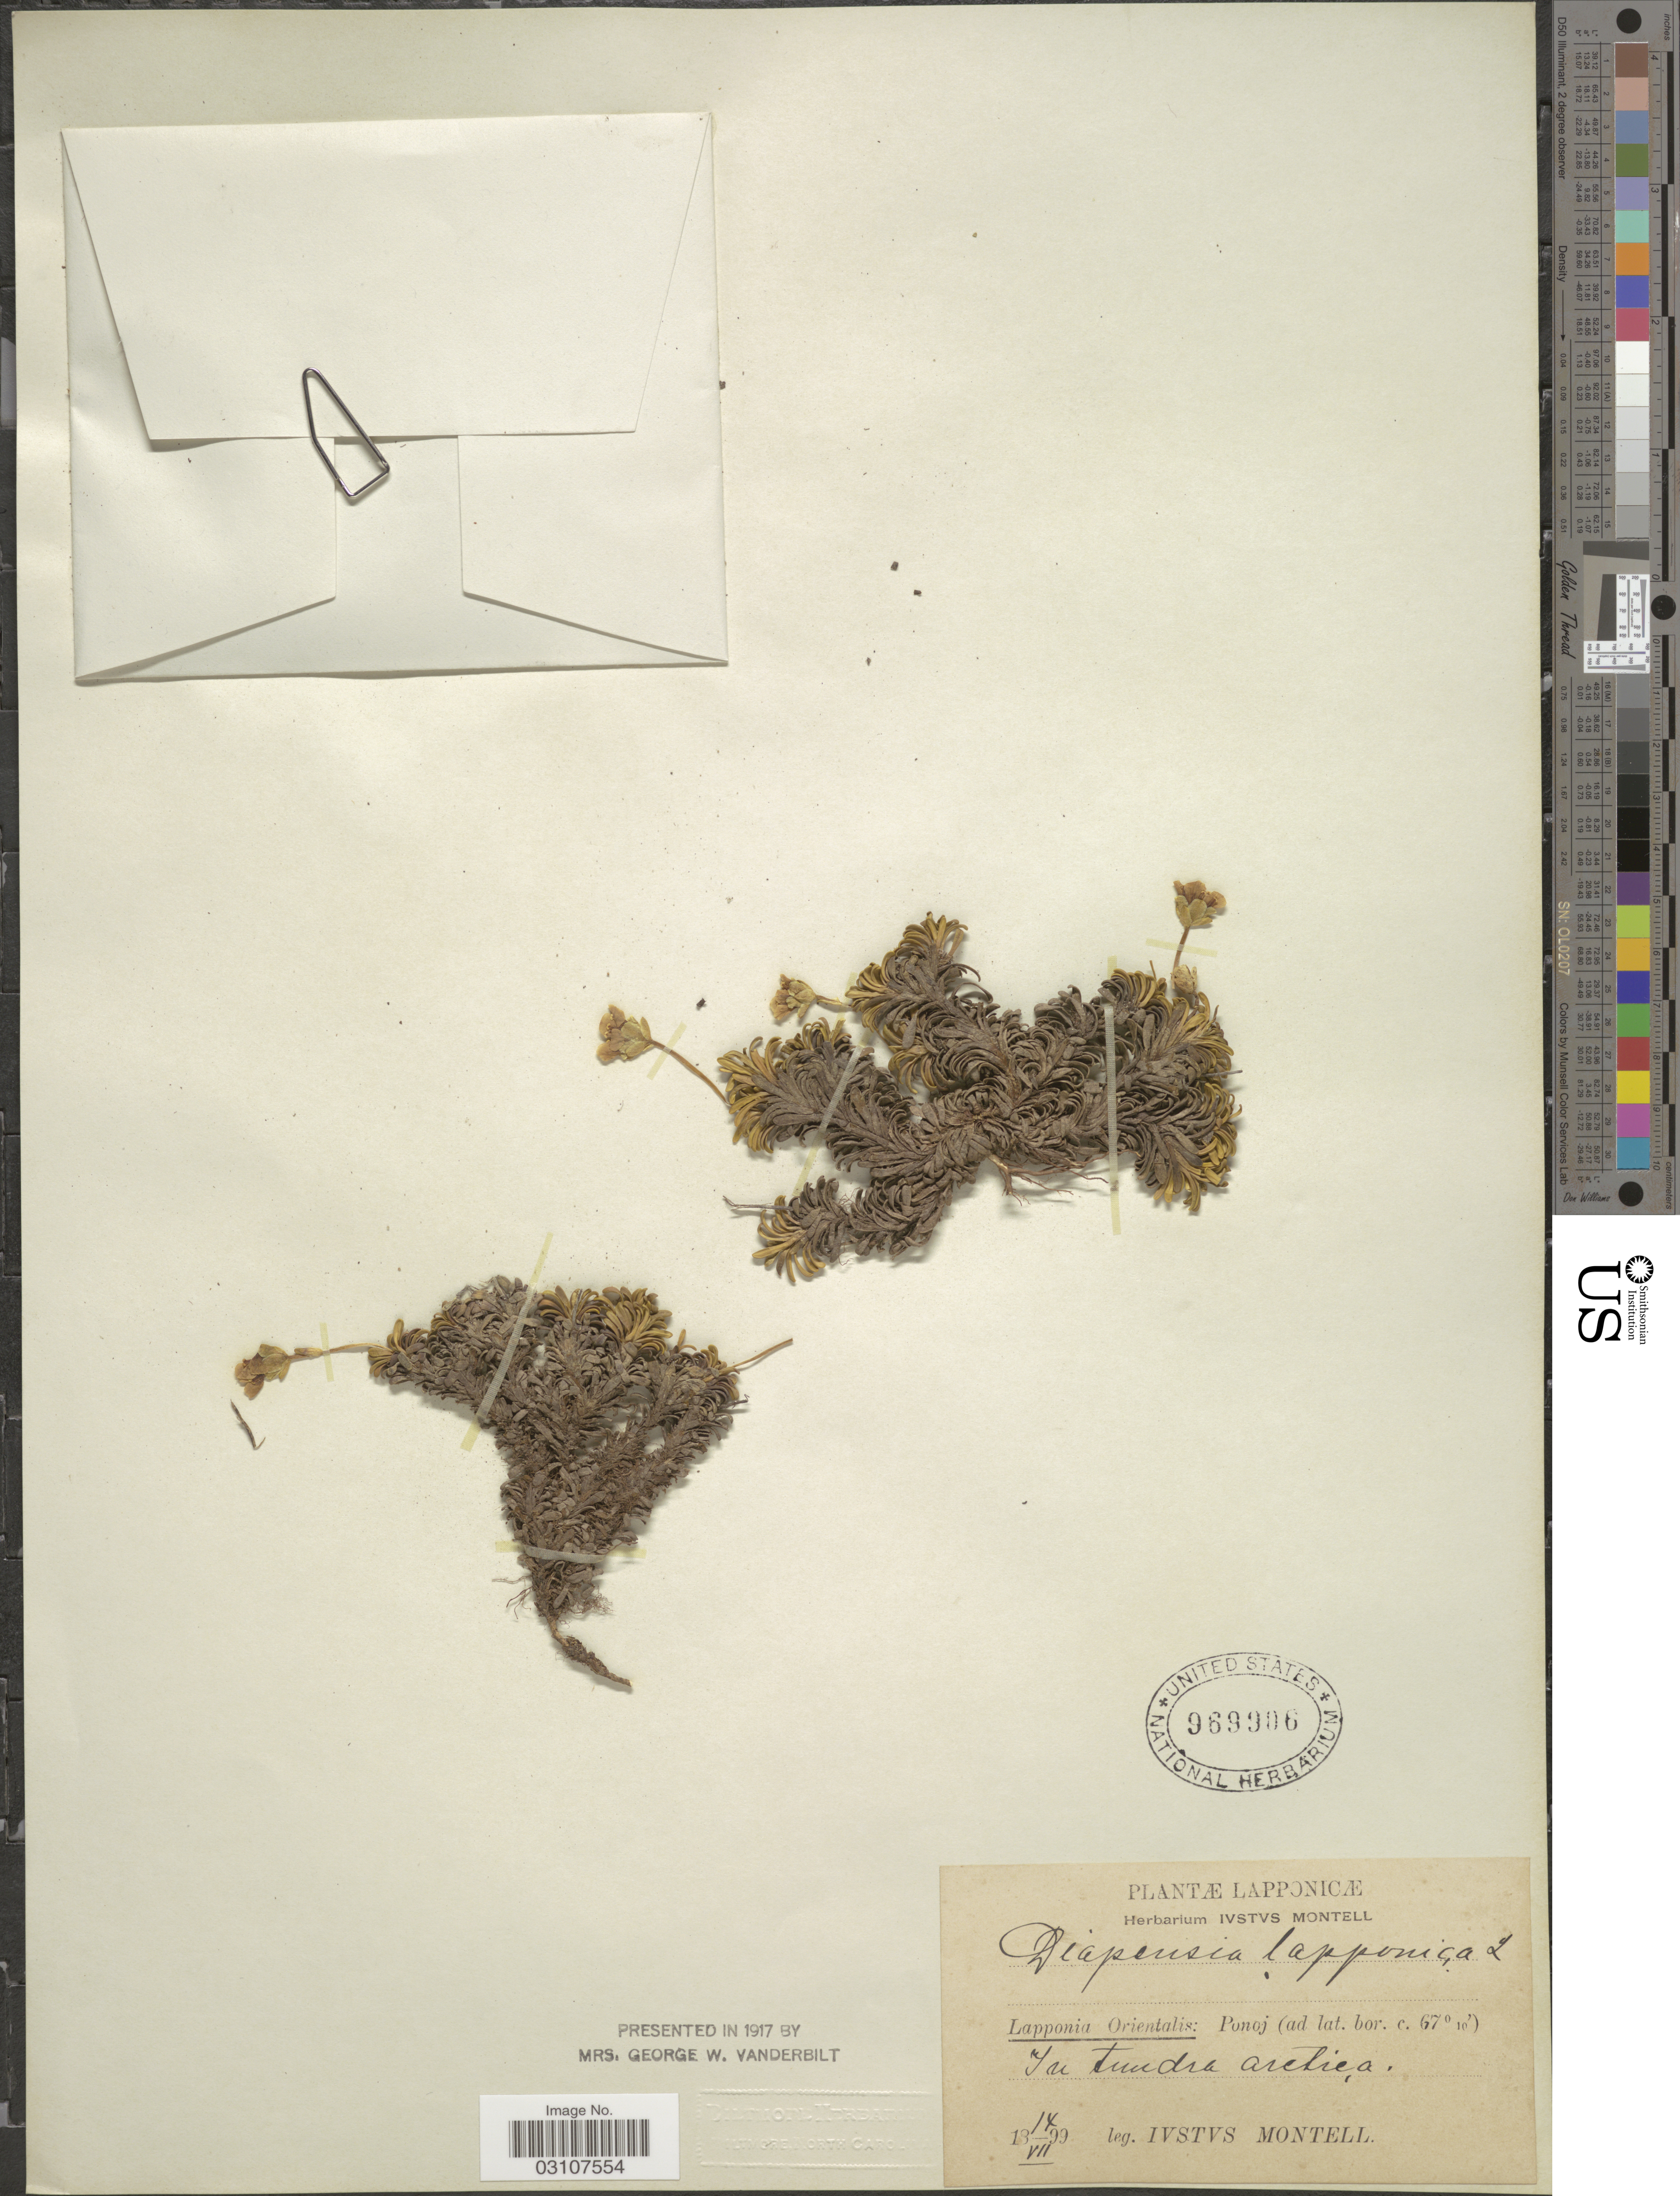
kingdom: Plantae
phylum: Tracheophyta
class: Magnoliopsida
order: Ericales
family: Diapensiaceae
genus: Diapensia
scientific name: Diapensia lapponica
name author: L.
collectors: I. Montell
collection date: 1899-07/1899-09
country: Russian Federation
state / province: Murmansk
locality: Lapponia Orientalis: Ponoj. In tundra arctica.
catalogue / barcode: US 969906